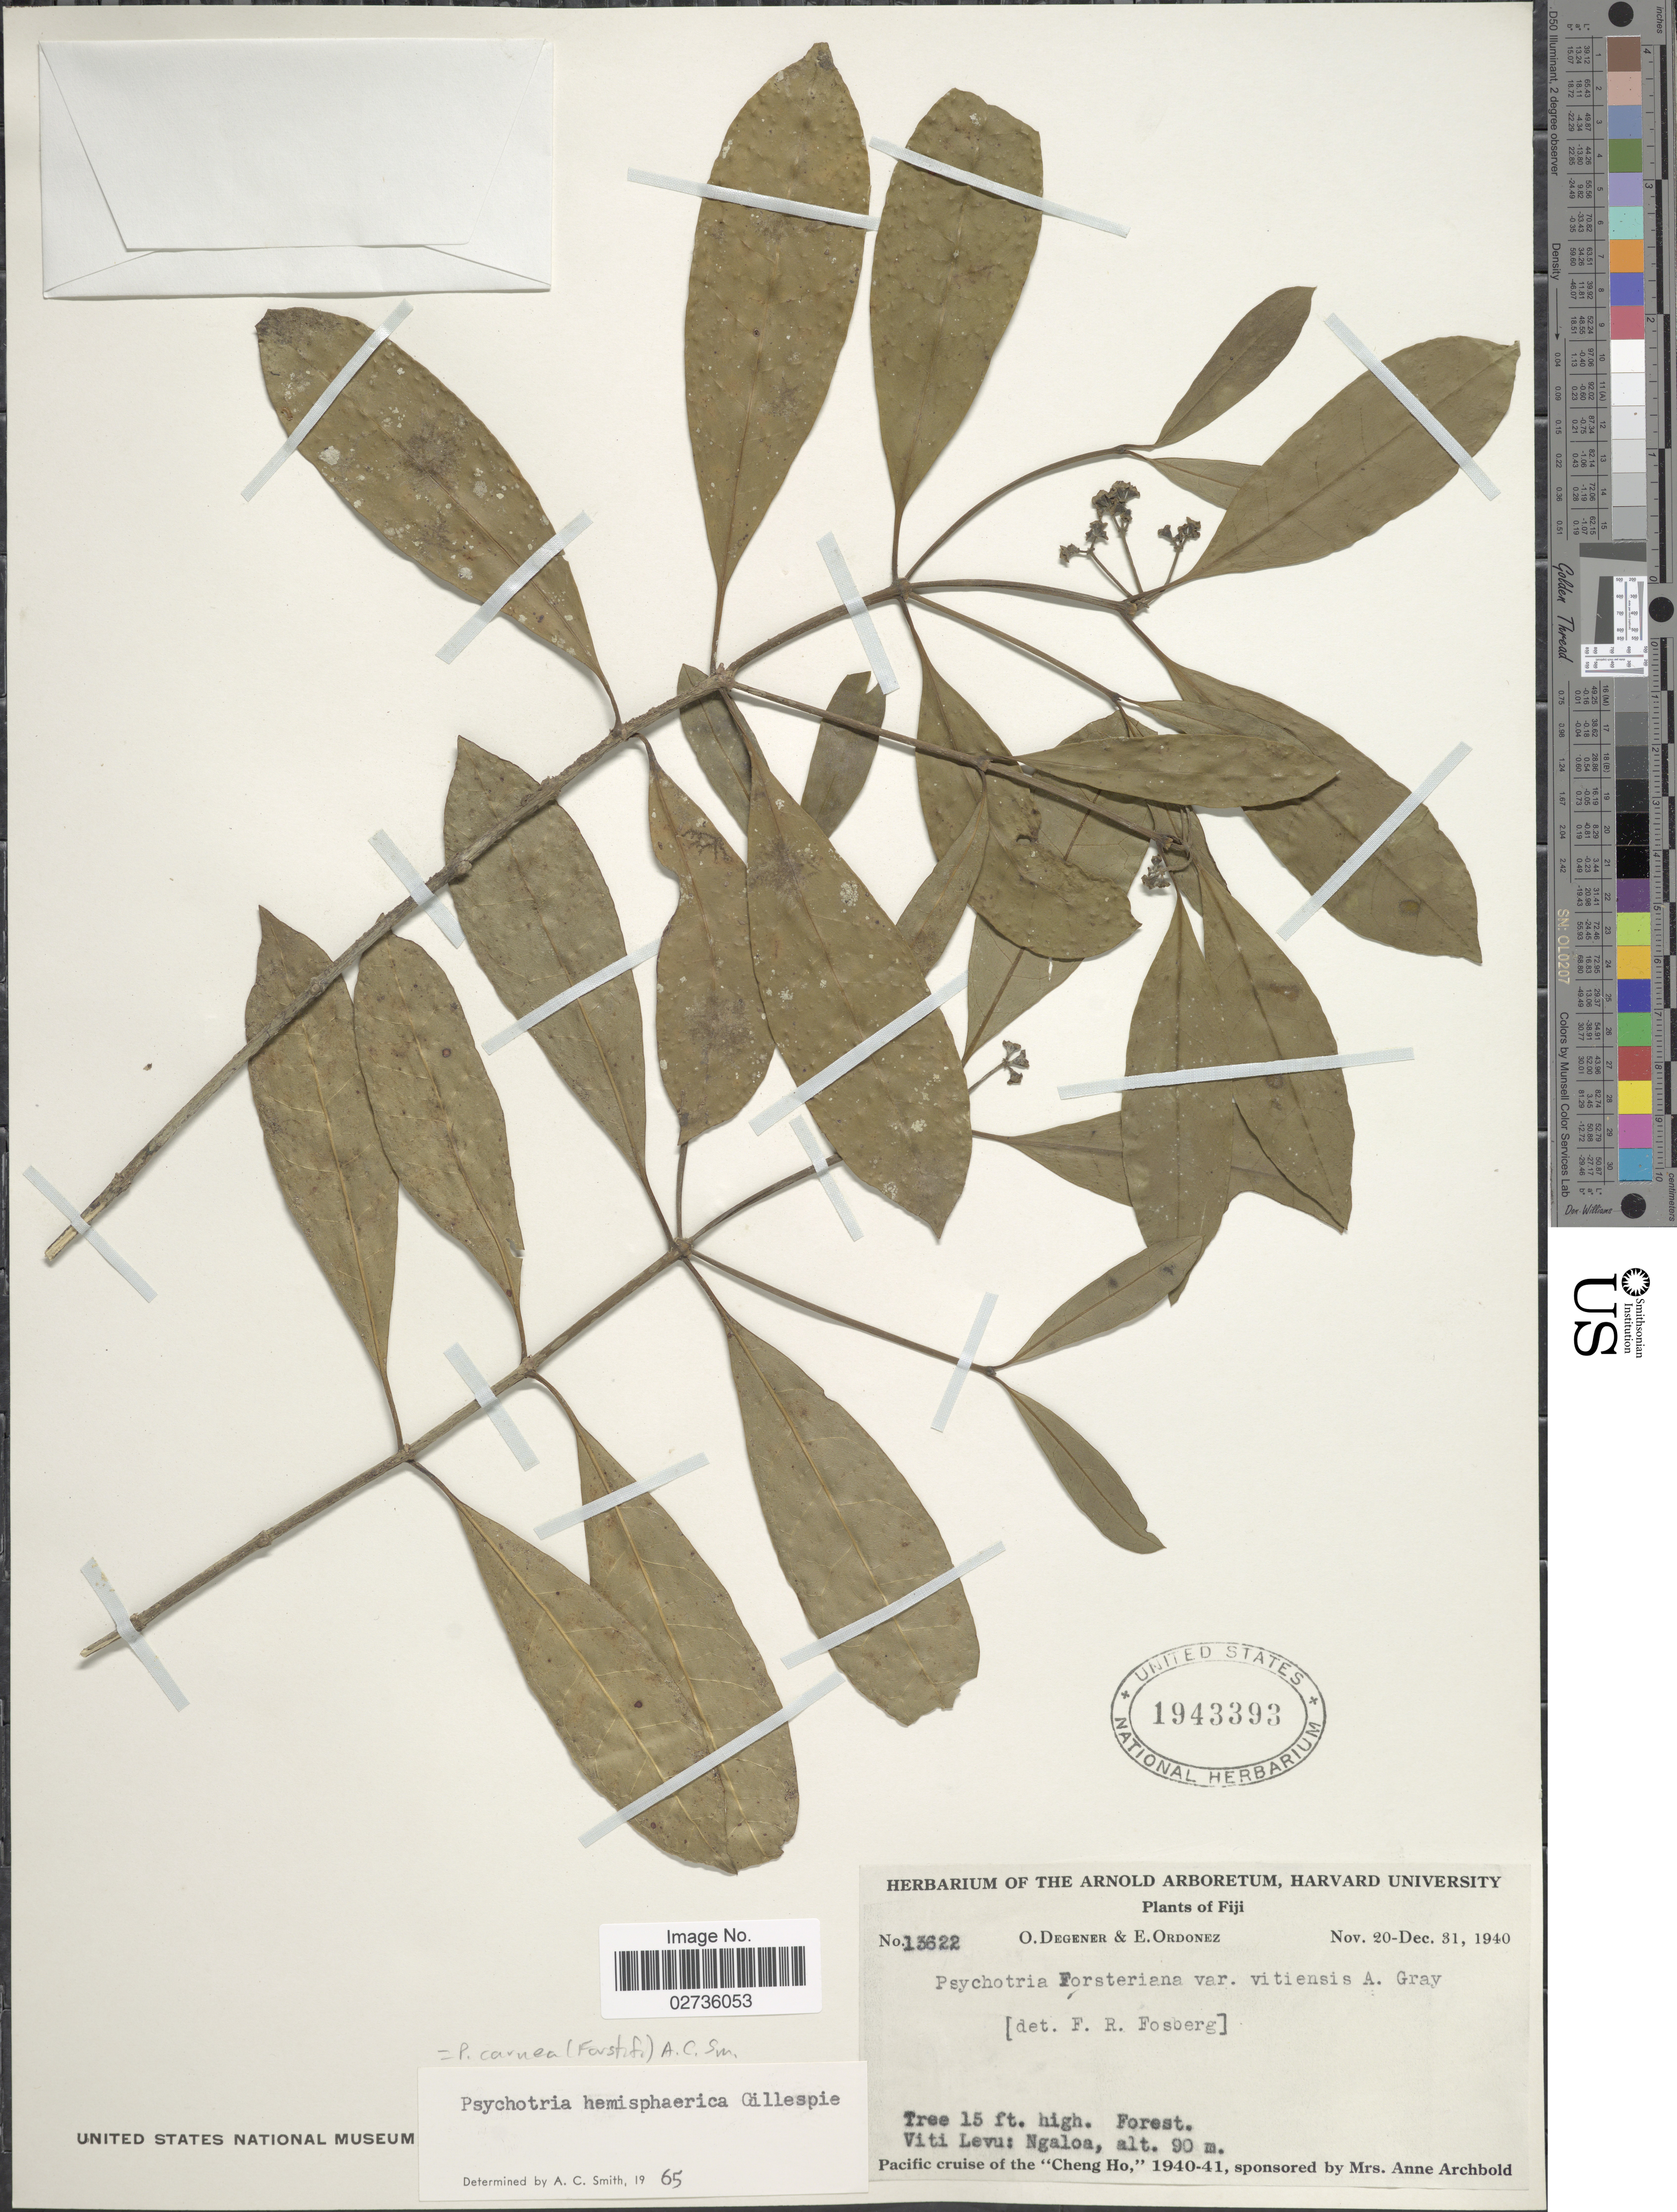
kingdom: Plantae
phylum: Tracheophyta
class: Magnoliopsida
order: Gentianales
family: Rubiaceae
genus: Psychotria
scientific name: Psychotria carnea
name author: (G. Forst.) A.C. Sm.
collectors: O. Degener & E. Ordonez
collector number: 13622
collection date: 1940-11-20/1940-12-31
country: Fiji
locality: Viti Levu: Ngaloa.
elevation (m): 90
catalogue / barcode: US 1943393